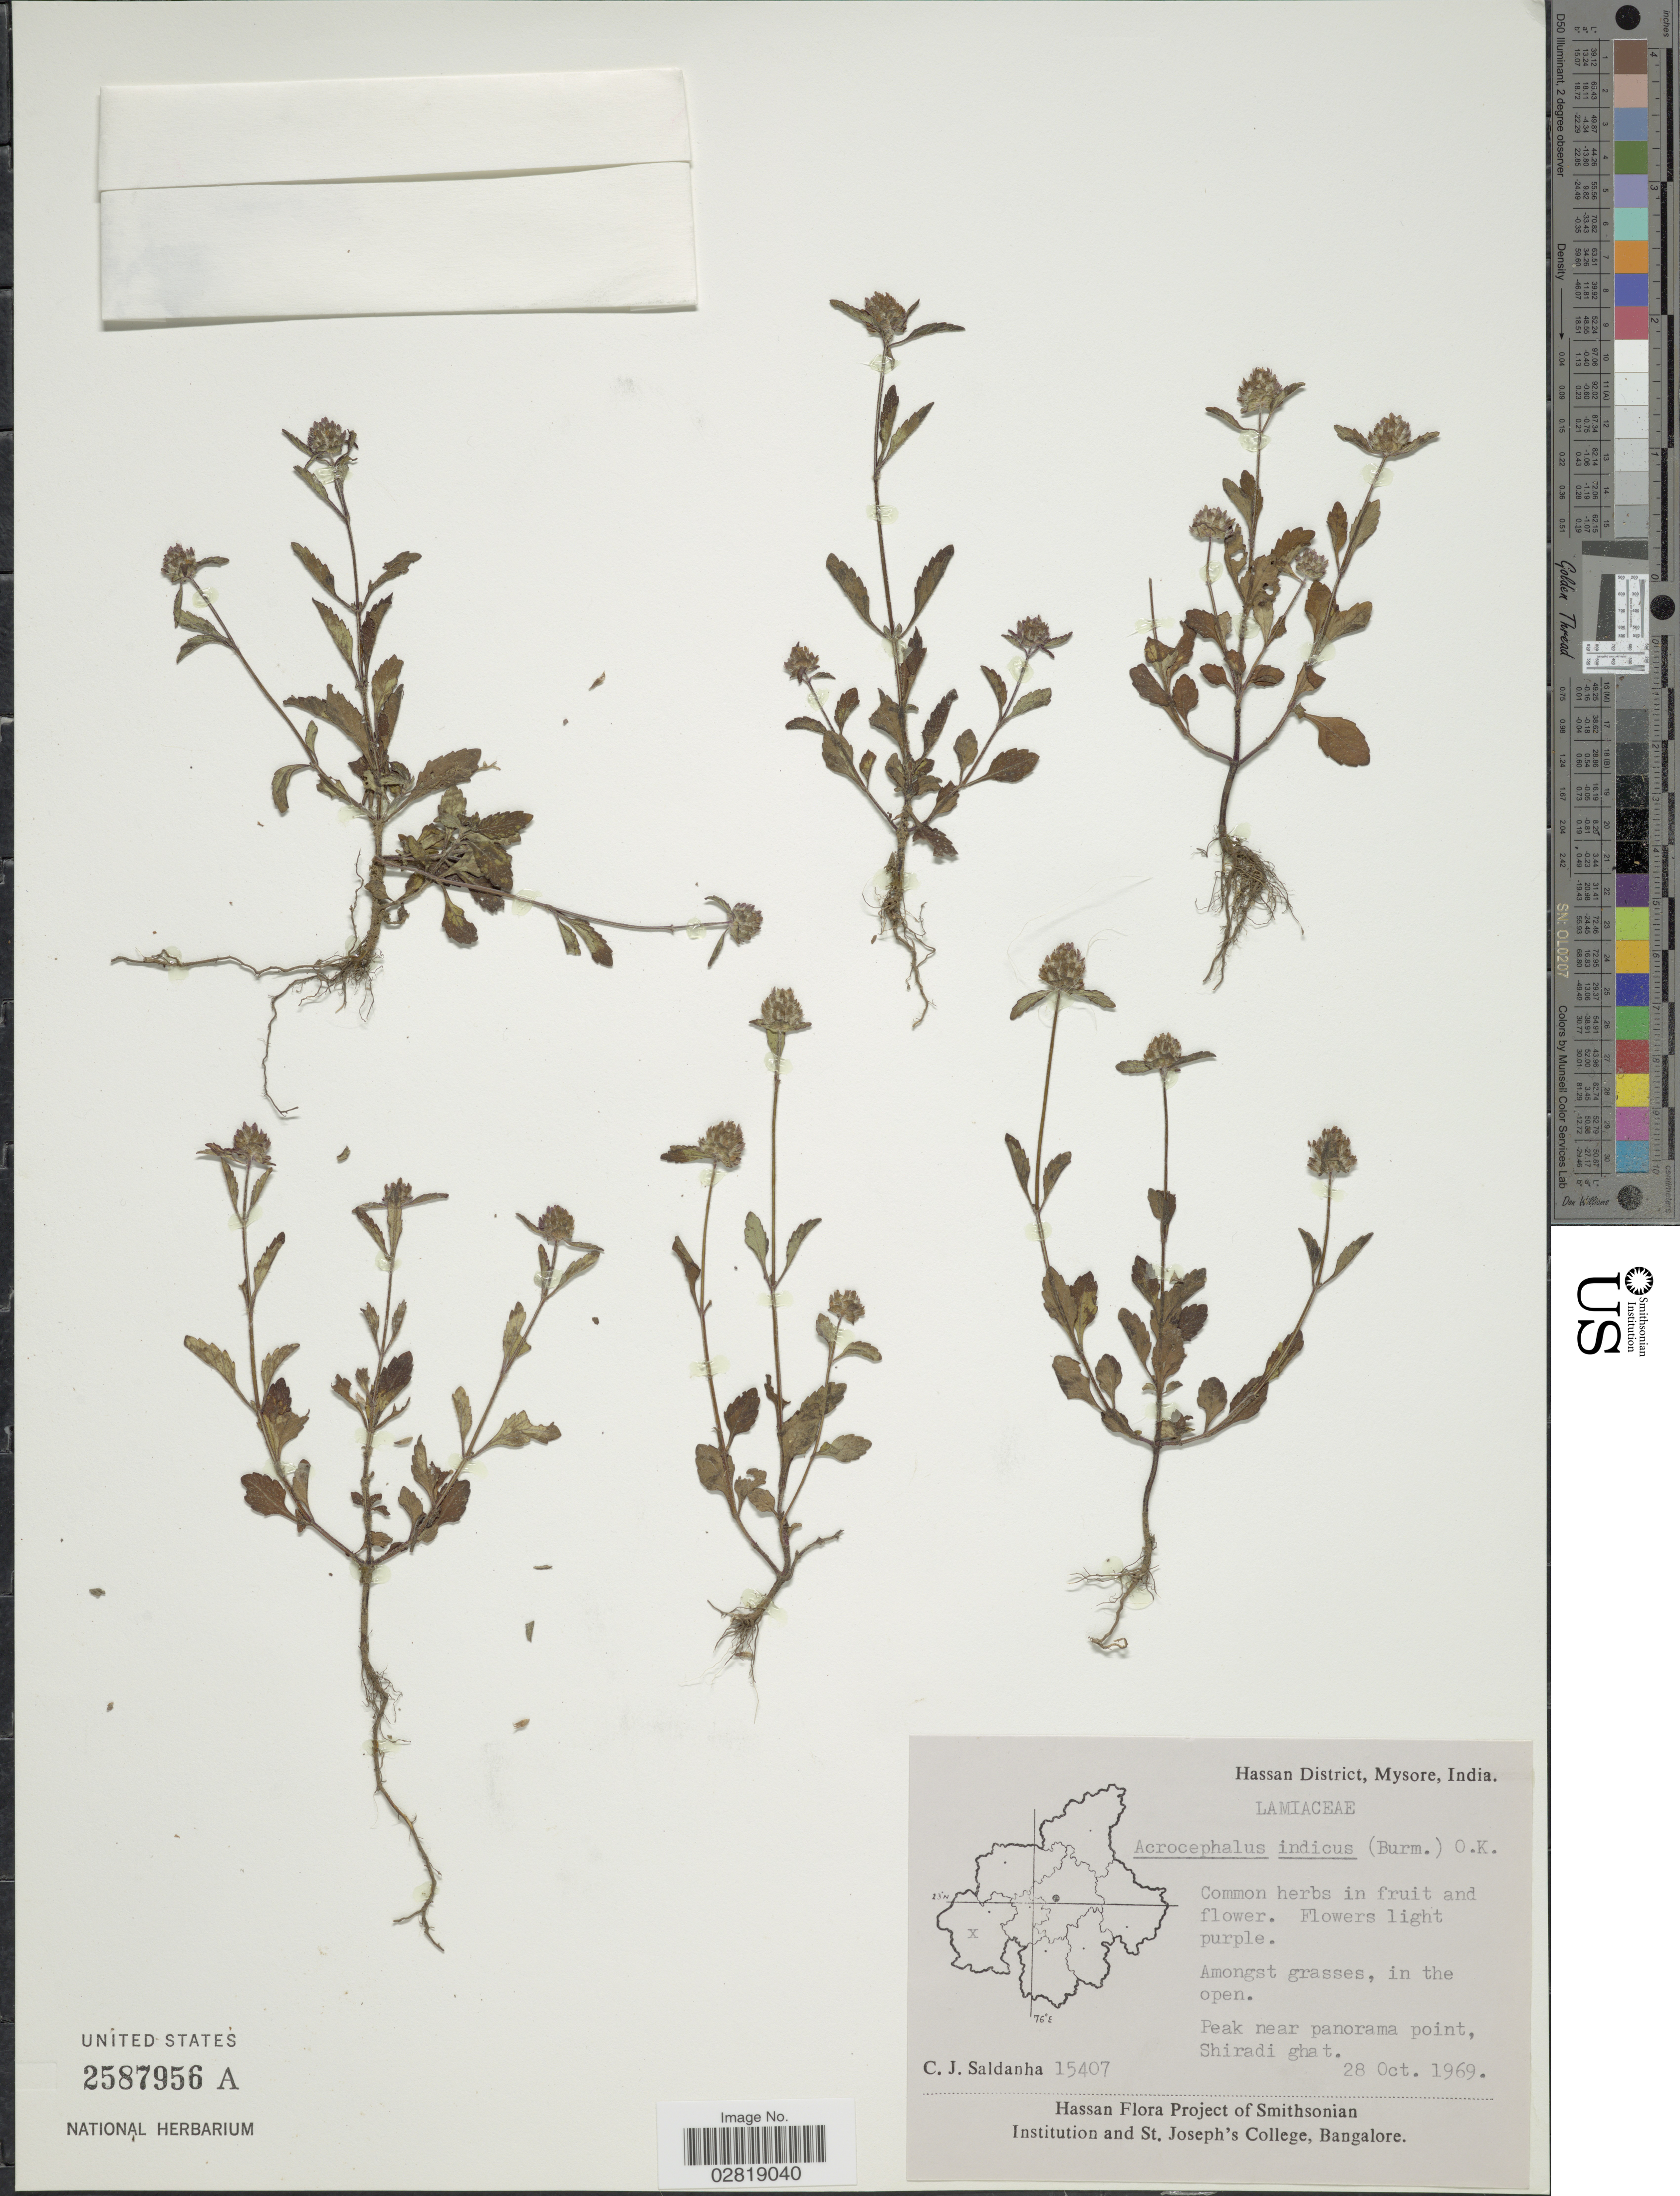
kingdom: Plantae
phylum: Tracheophyta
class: Magnoliopsida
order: Lamiales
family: Lamiaceae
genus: Platostoma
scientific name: Platostoma hispidum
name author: (L.) A.J. Paton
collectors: C. J. Saldanha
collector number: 15407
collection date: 1969-10-28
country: India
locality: Hassan District, Mysore. Peak near panorama point, Shiradi ghat.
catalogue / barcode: US 2587956A